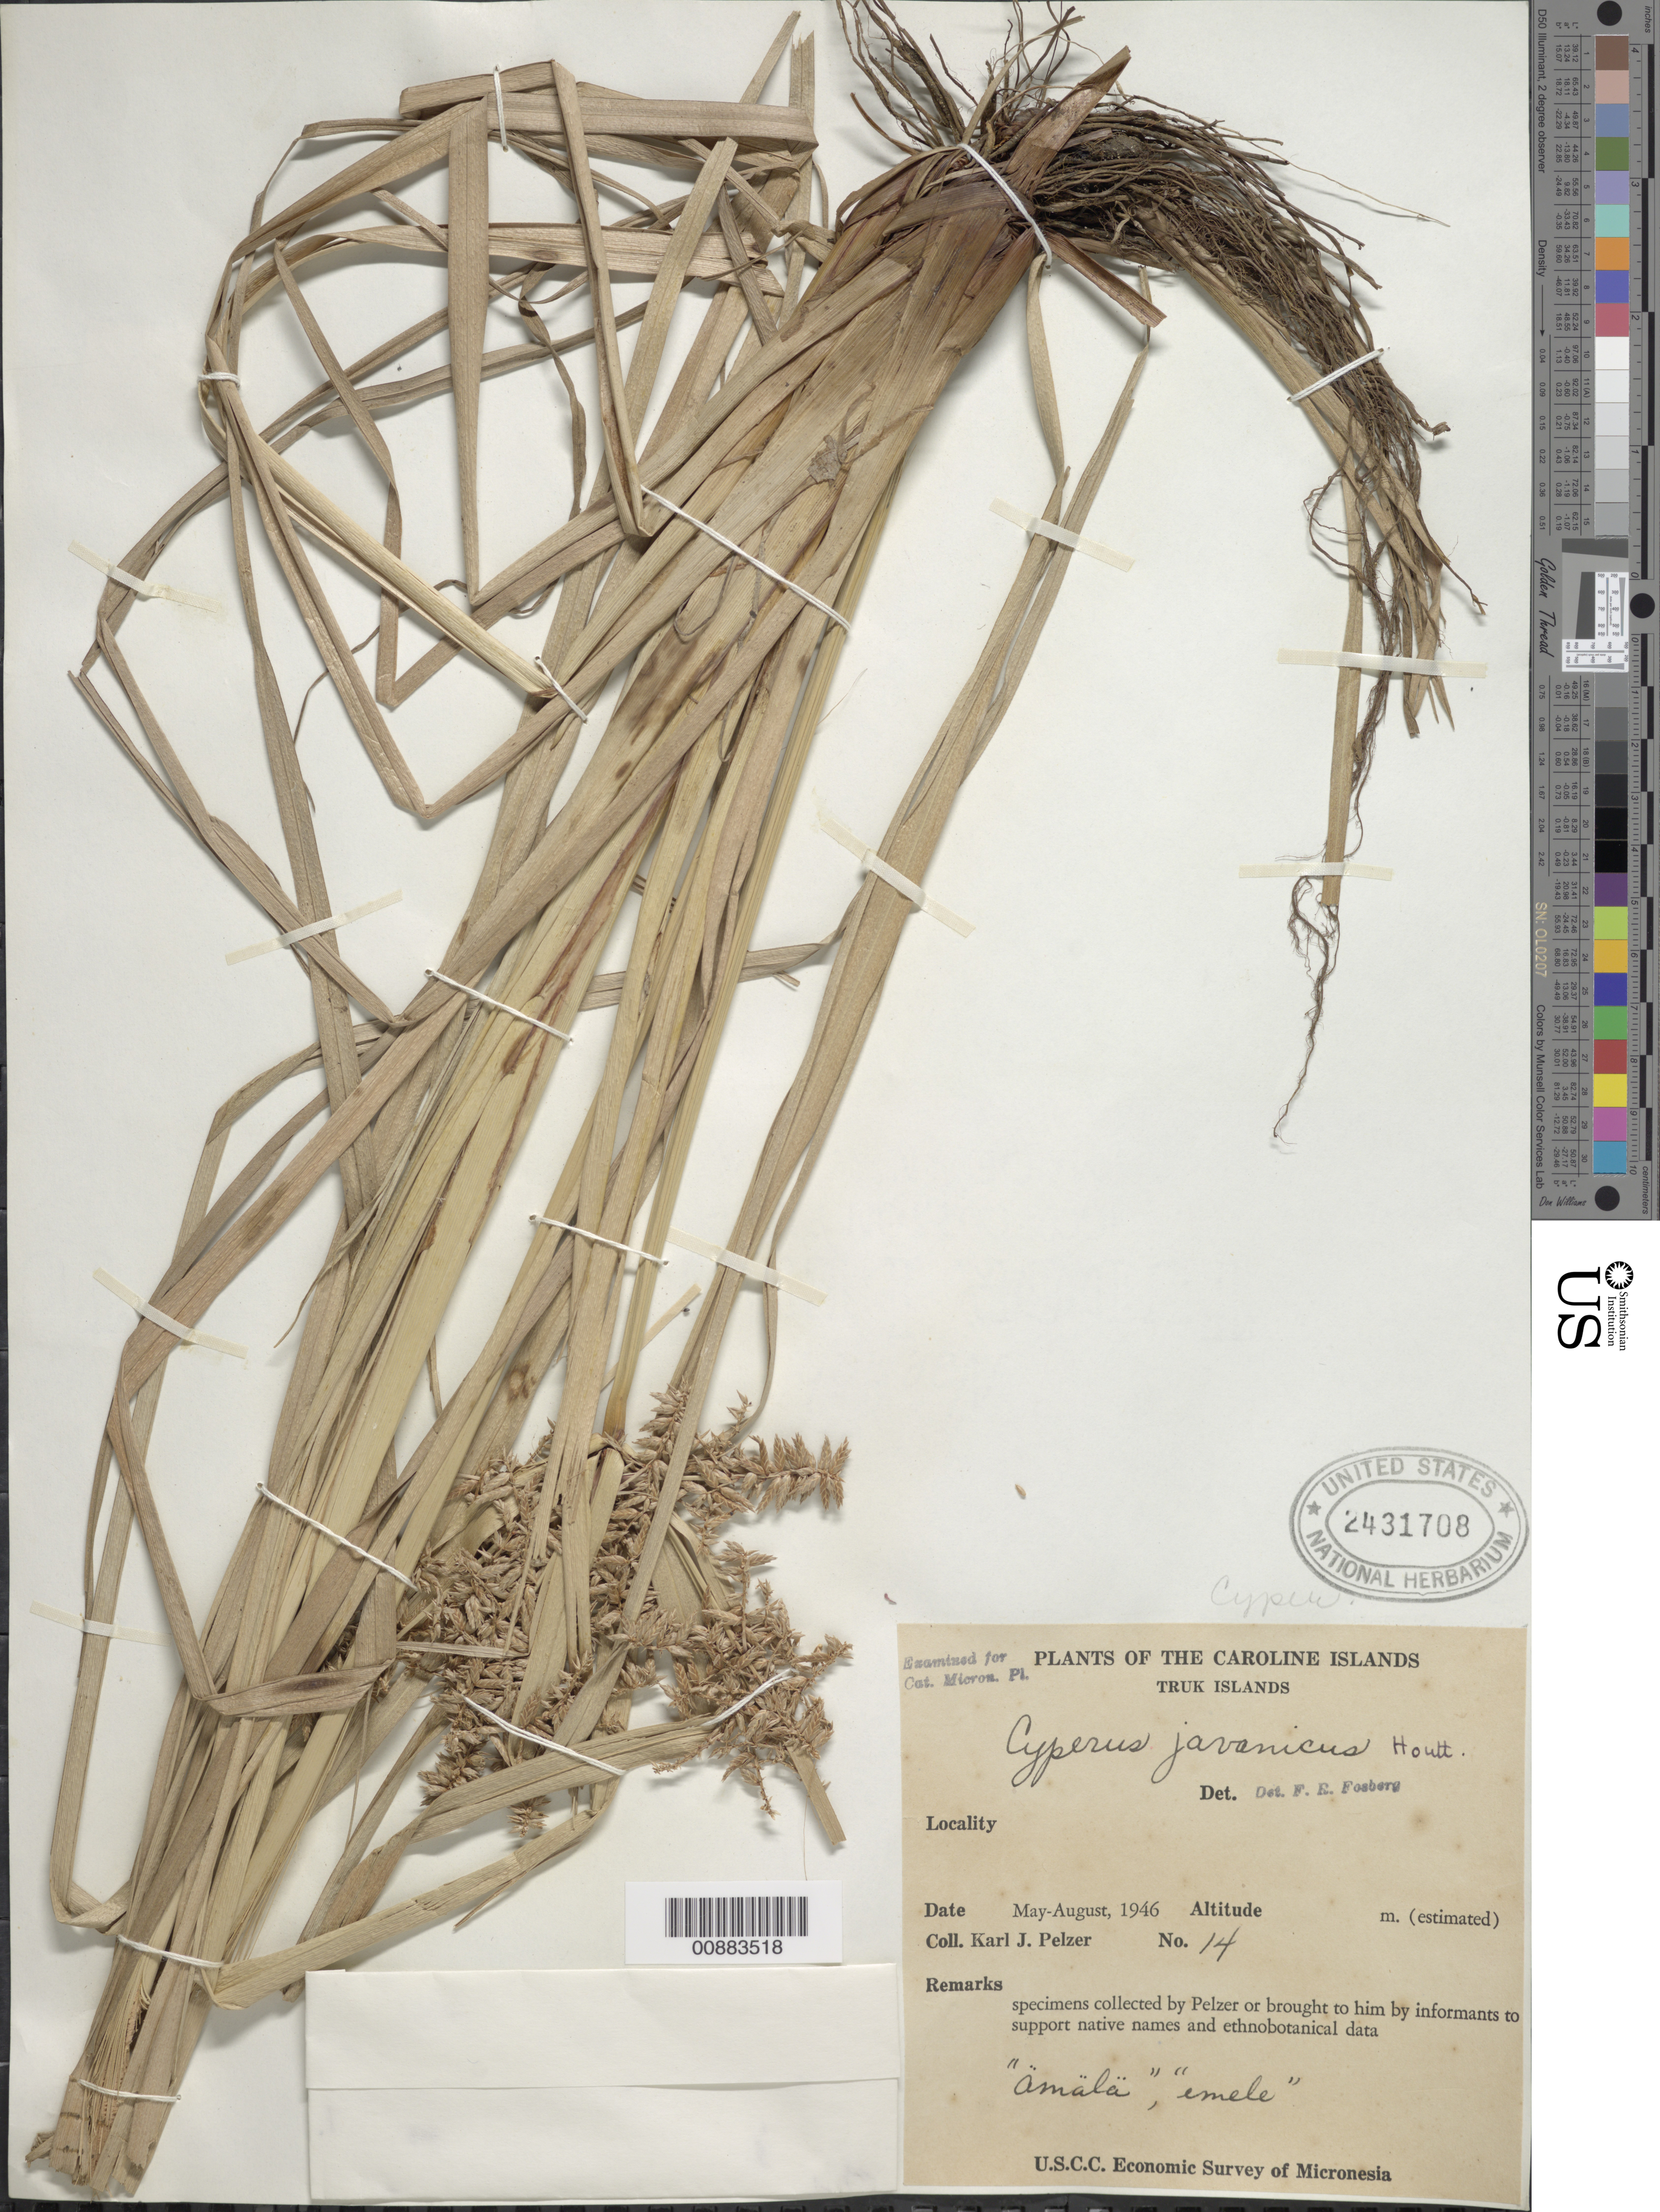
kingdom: Plantae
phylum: Tracheophyta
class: Liliopsida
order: Poales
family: Cyperaceae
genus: Cyperus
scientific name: Cyperus javanicus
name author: Houtt.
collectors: K. J. Pelzer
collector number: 14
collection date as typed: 01 May 1946 to 31 Aug 1946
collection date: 1946-05-01/1946-08-31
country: Micronesia, Federated States of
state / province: Truk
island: Truk (Chuuk) Is.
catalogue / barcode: US 2431708